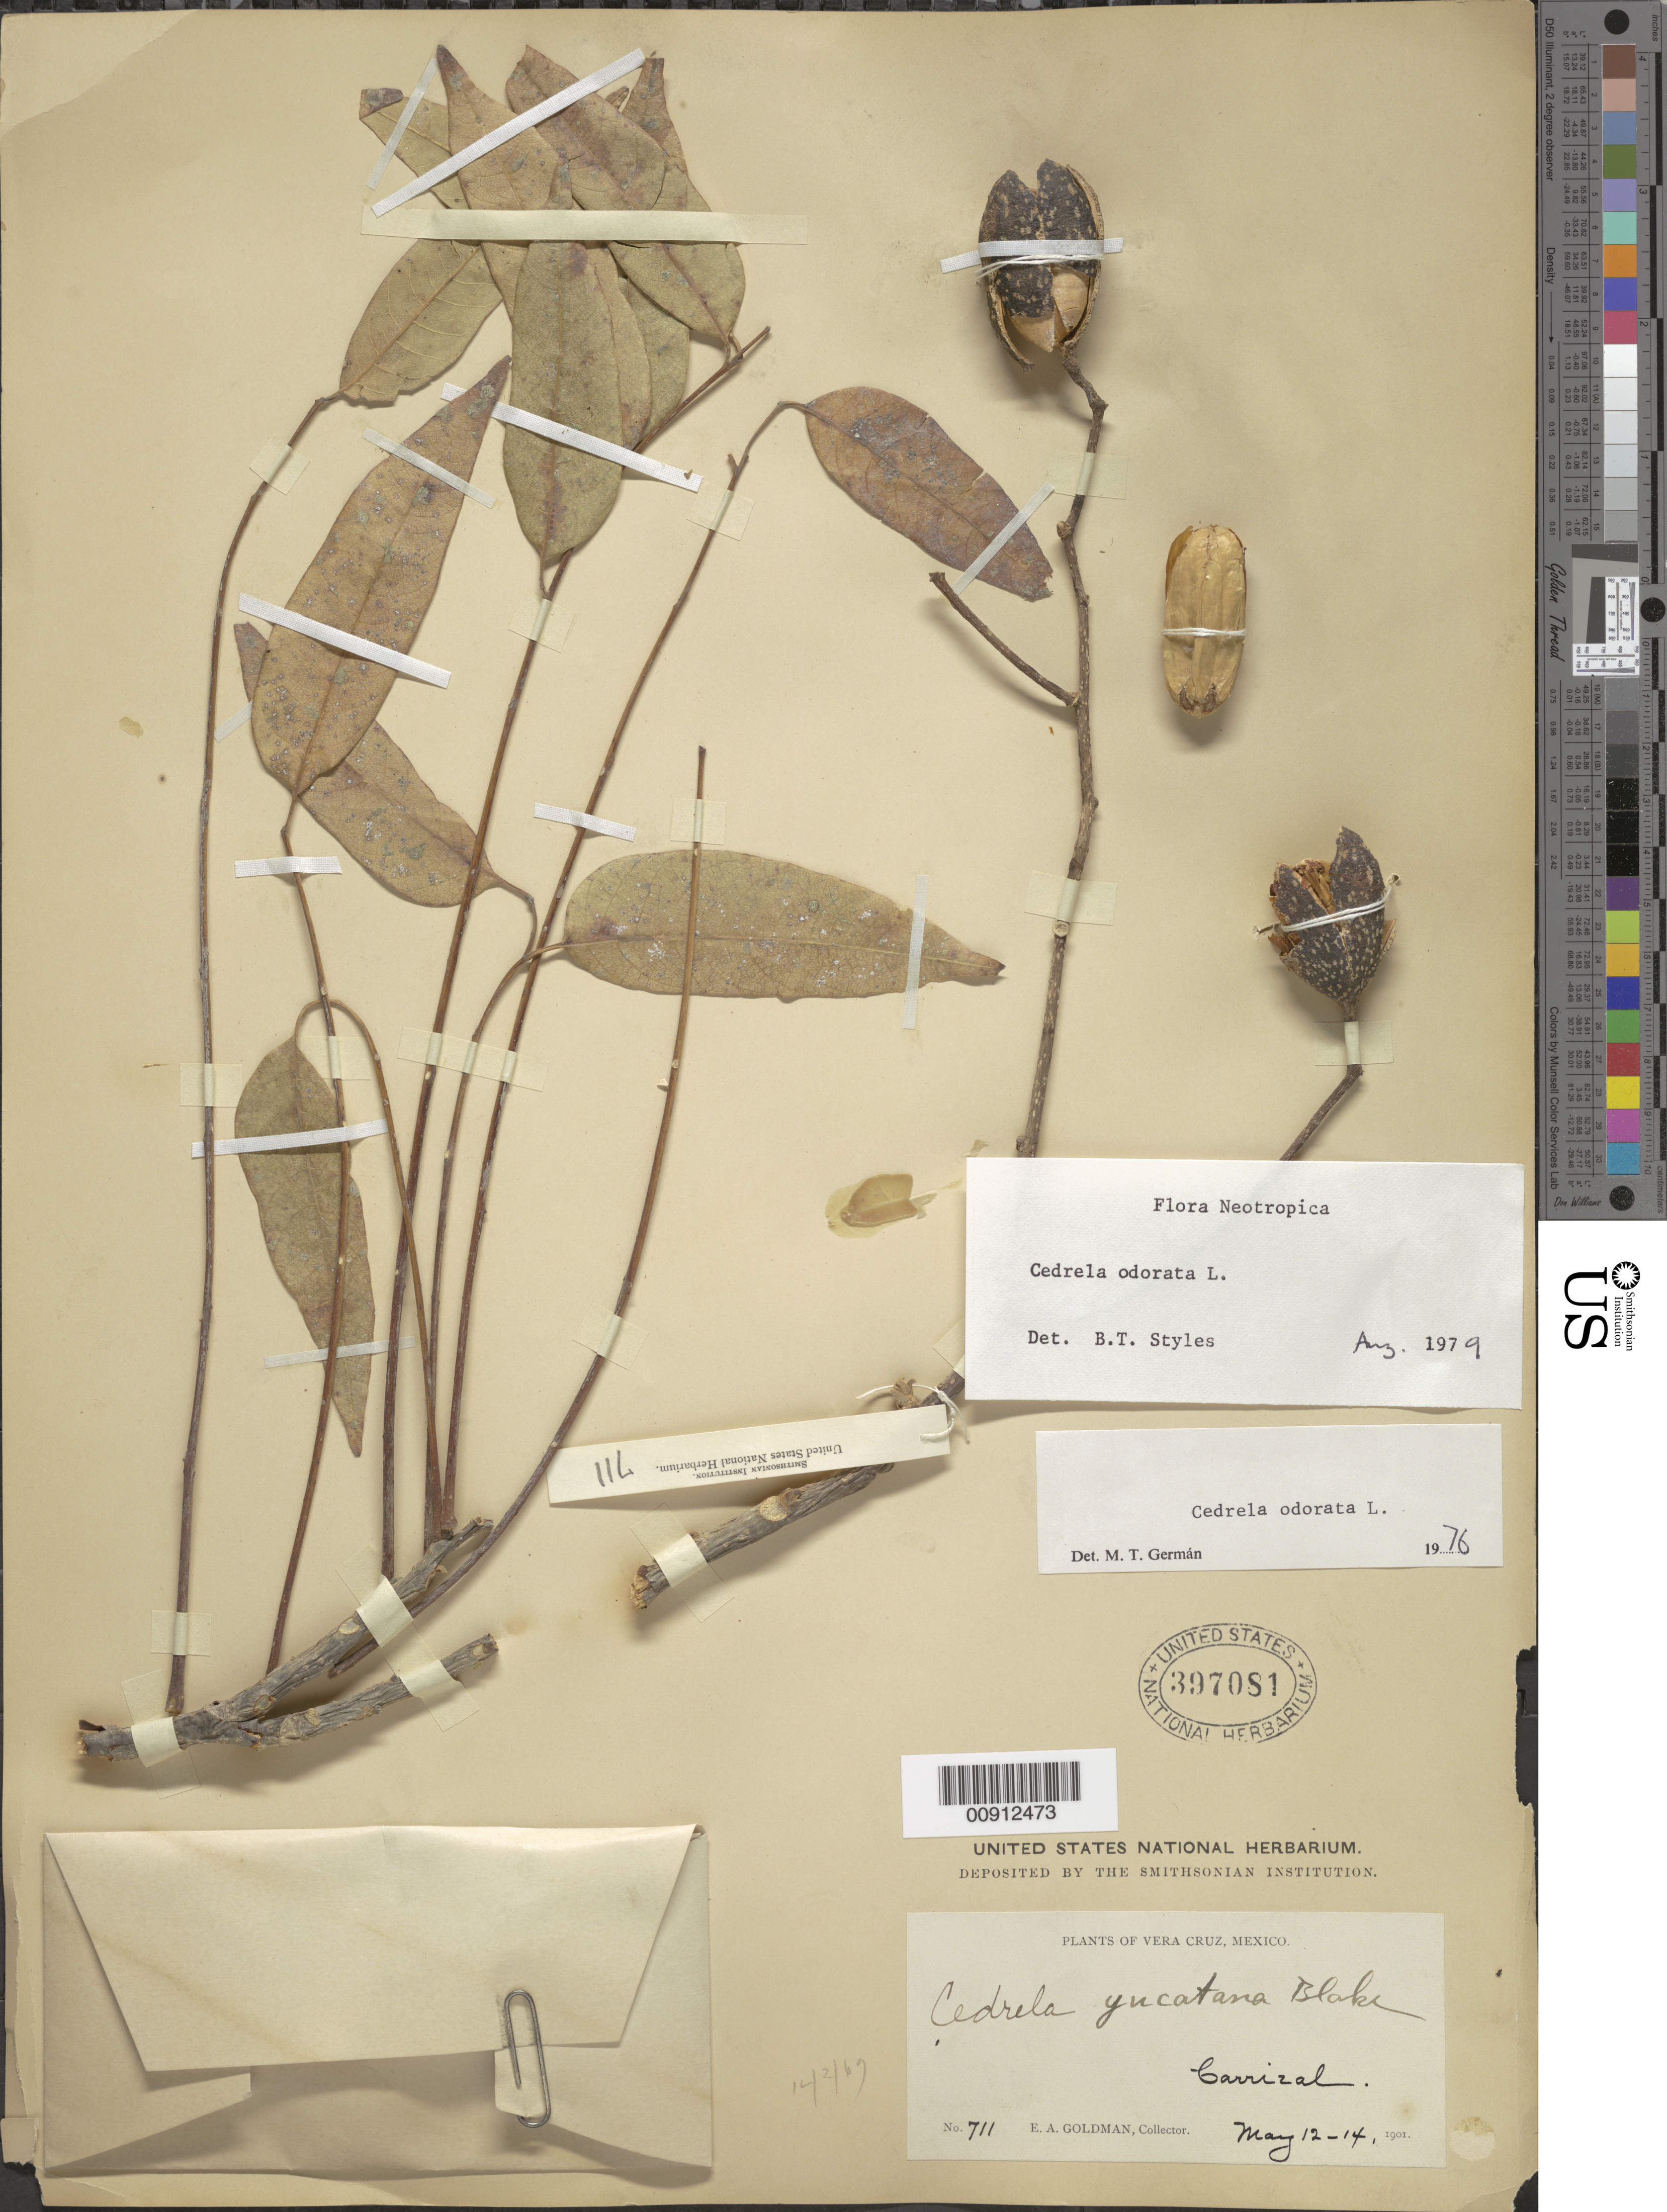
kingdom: Plantae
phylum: Tracheophyta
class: Magnoliopsida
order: Sapindales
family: Meliaceae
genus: Cedrela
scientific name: Cedrela odorata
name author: L.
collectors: E. A. Goldman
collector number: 711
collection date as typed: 12 May 1901 to 14 May 1901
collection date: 1901-05-12/1901-05-14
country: Mexico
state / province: Veracruz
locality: Carrizal, Veracruz.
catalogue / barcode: US 397081